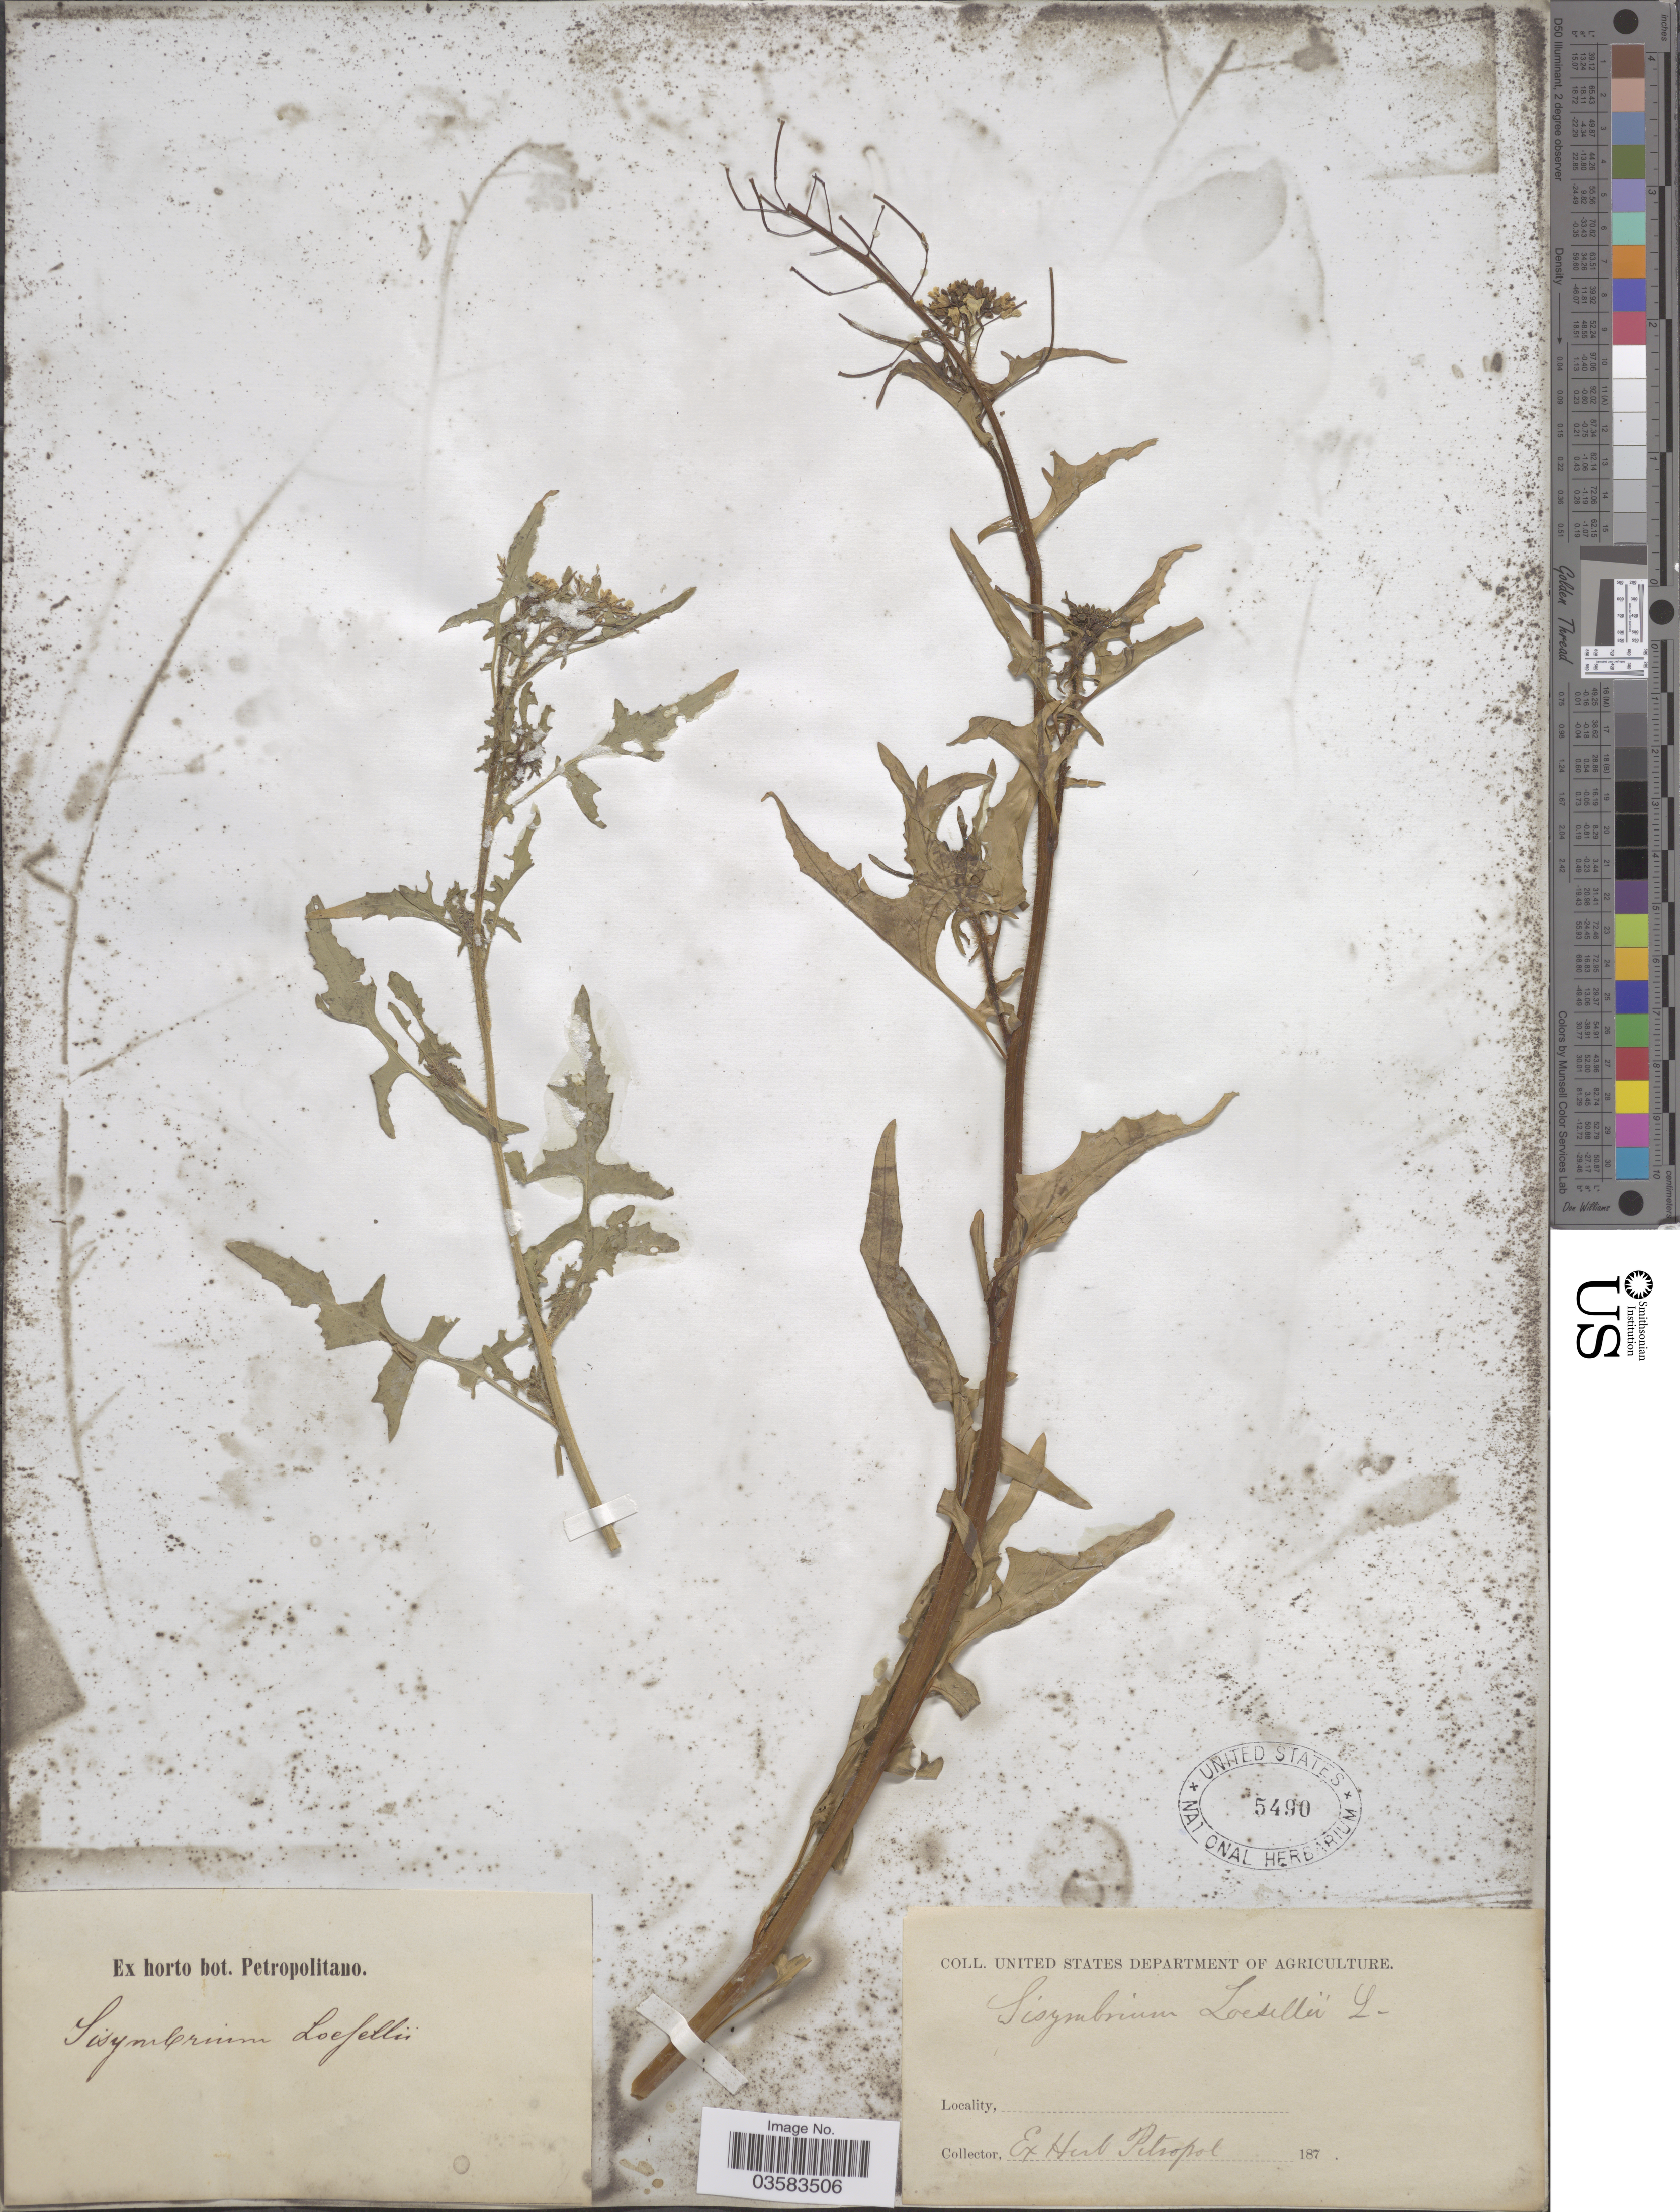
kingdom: Plantae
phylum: Tracheophyta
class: Magnoliopsida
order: Brassicales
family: Brassicaceae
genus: Sisymbrium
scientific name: Sisymbrium loeselii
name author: L.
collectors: ex Horto Bot. Petropolitano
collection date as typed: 187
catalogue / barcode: US 5490